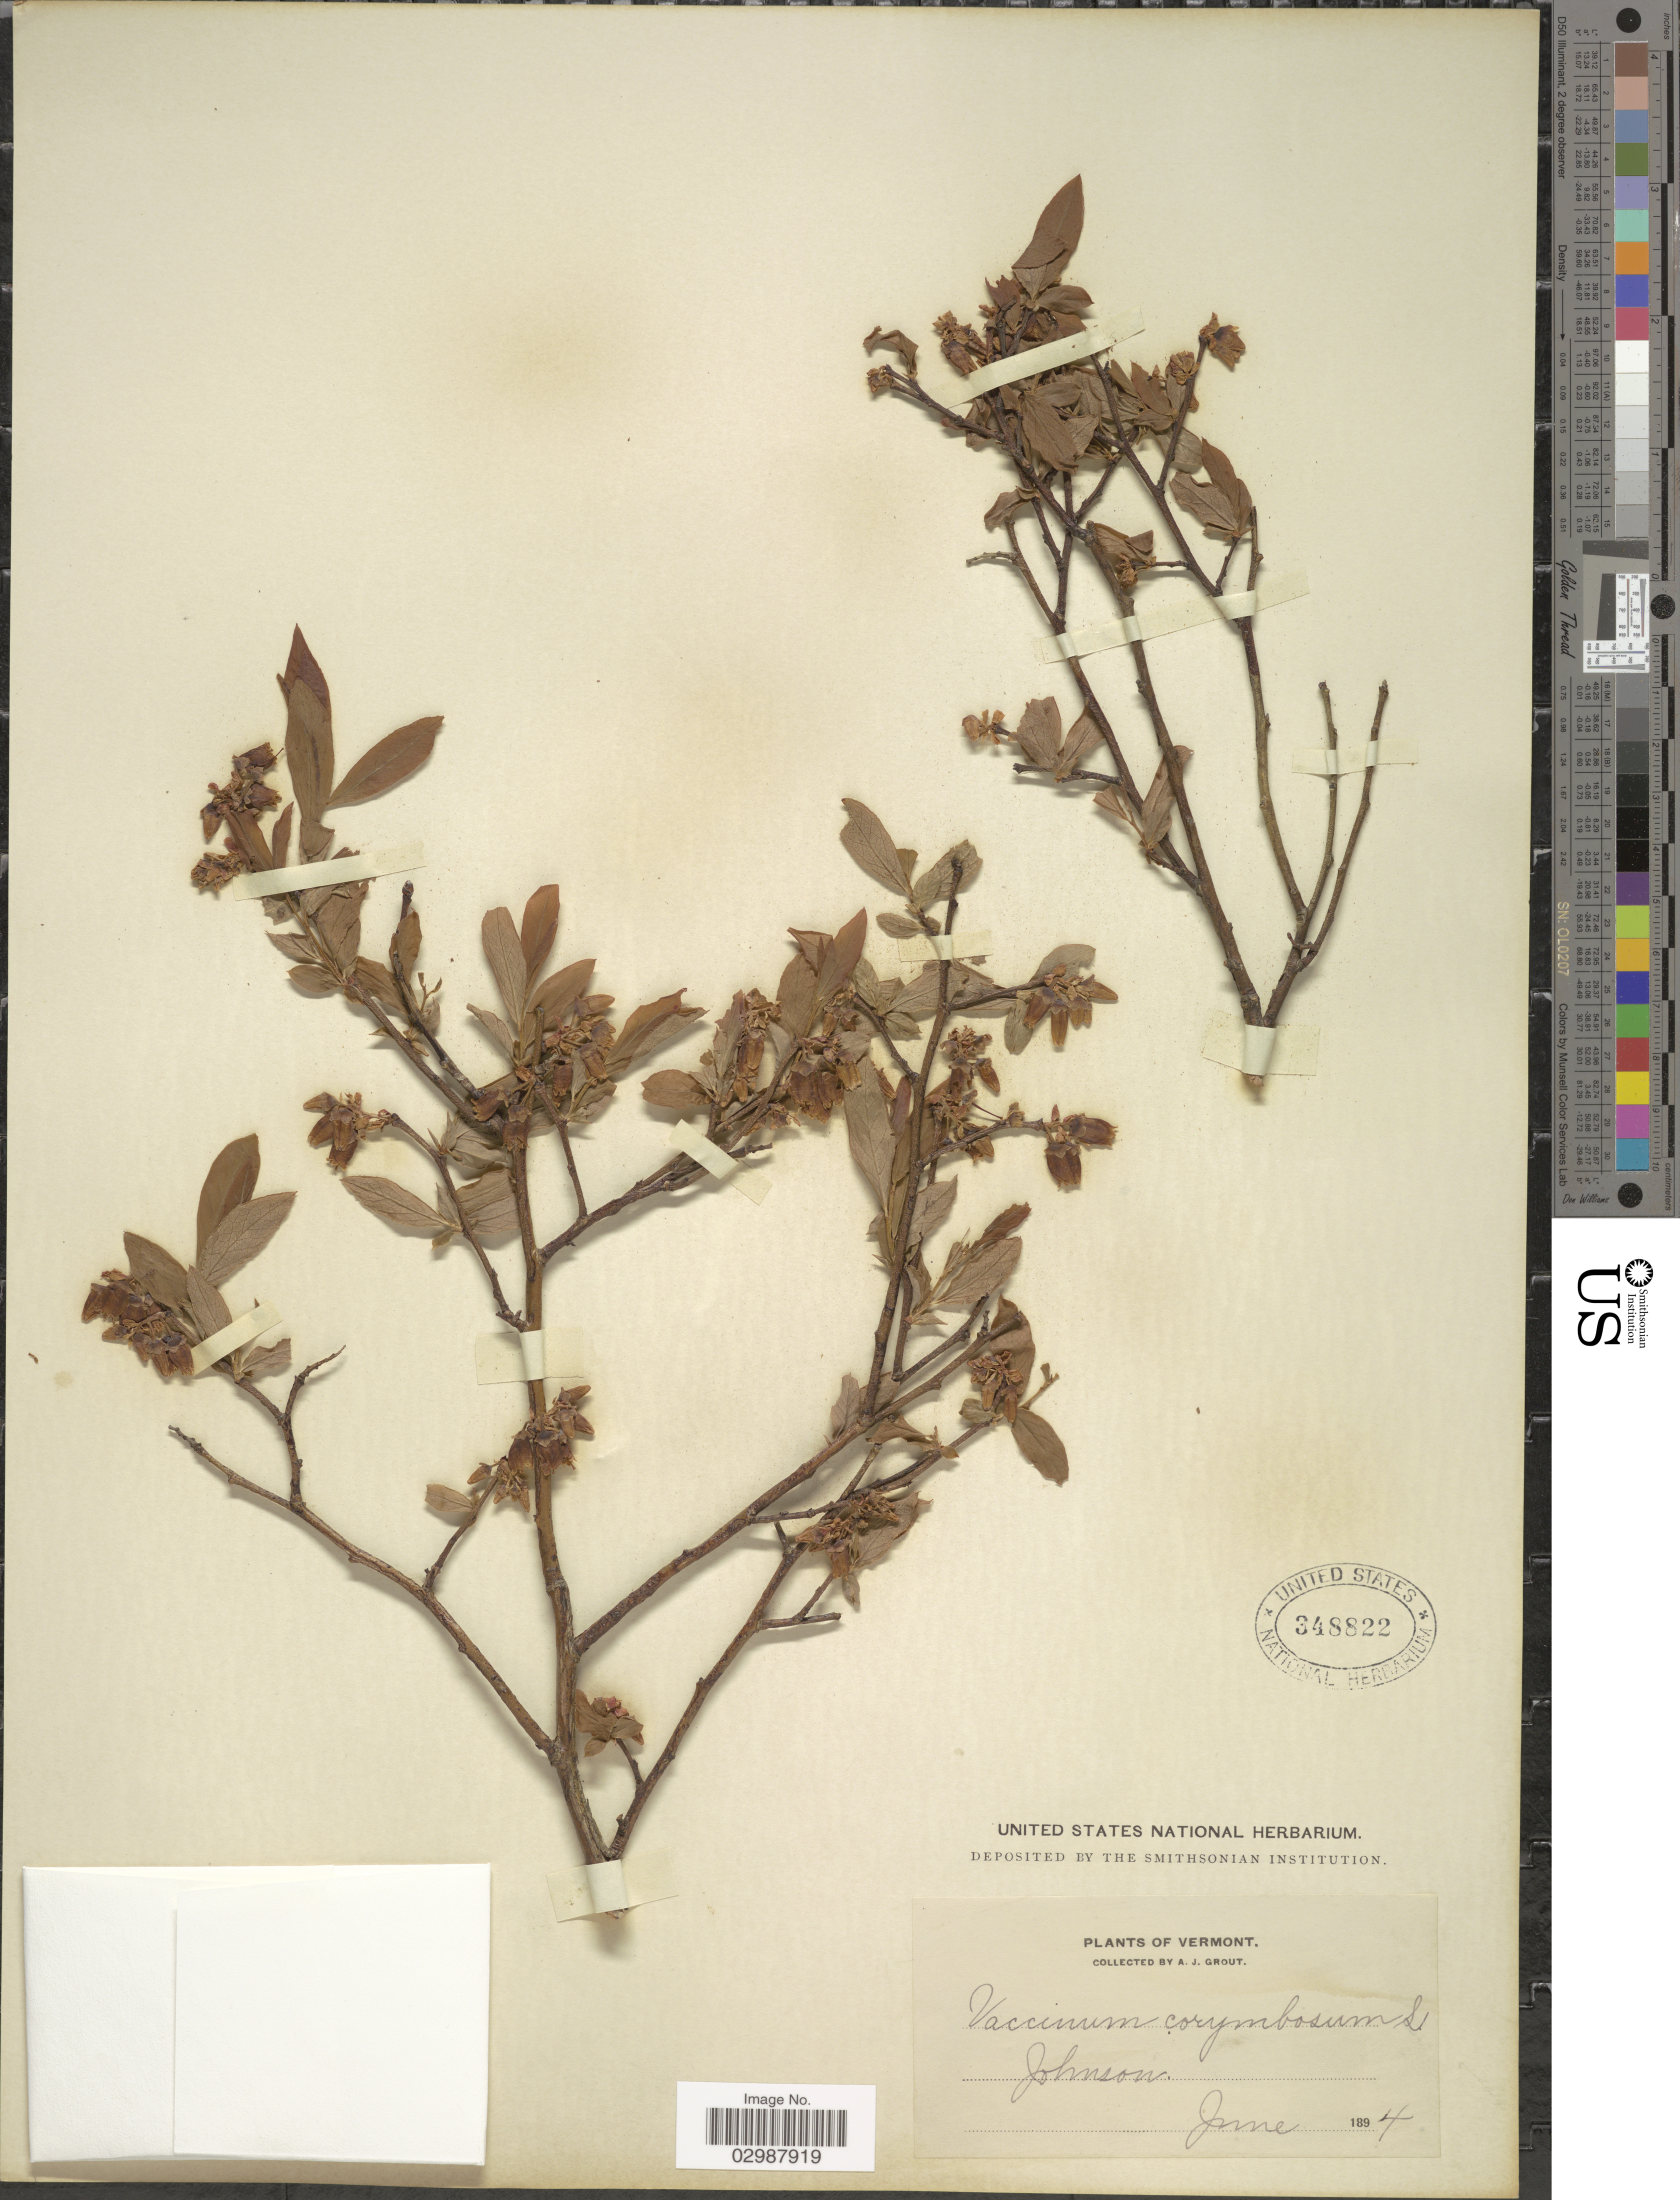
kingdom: Plantae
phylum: Tracheophyta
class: Magnoliopsida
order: Ericales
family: Ericaceae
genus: Vaccinium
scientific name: Vaccinium corymbosum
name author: L.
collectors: A. J. Grout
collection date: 1894-06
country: United States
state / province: Vermont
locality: Johnson.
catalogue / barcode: US 348822